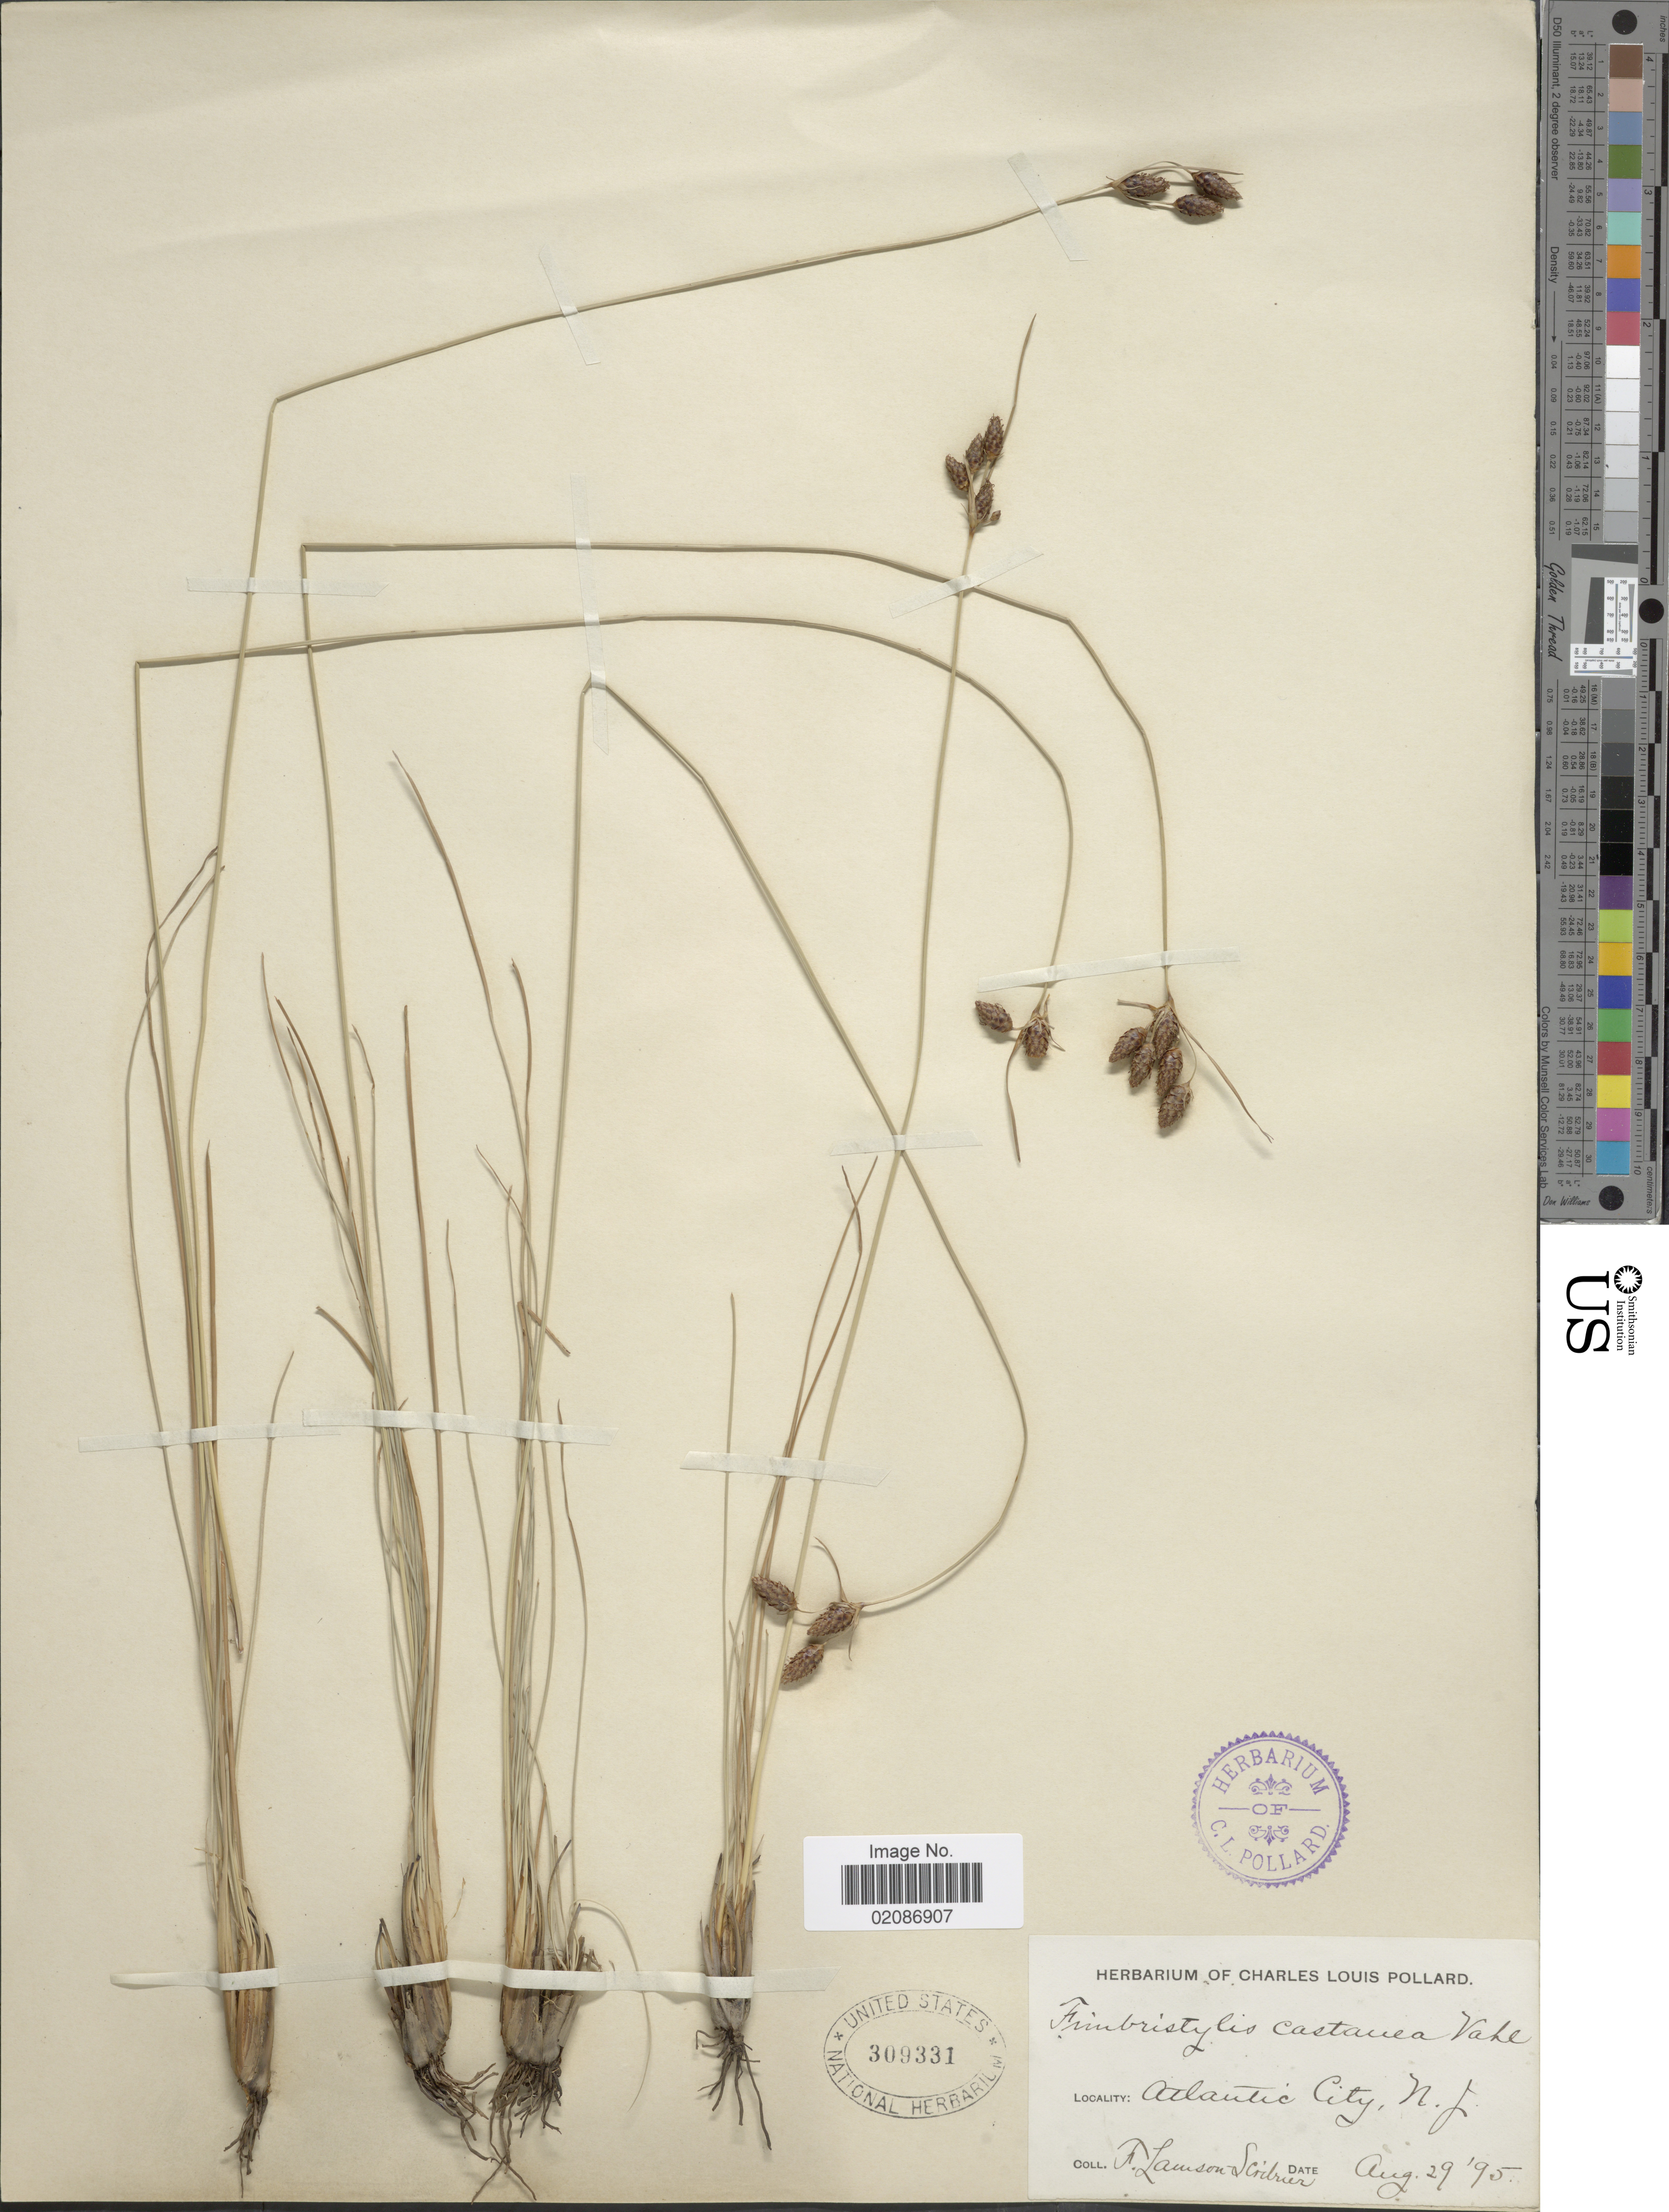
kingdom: Plantae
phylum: Tracheophyta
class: Liliopsida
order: Poales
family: Cyperaceae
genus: Fimbristylis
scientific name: Fimbristylis castanea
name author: (Michx.) Vahl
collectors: F. L. Scribner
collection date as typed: Transcribed d/m/y: 29/8/95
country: United States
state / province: New Jersey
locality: Atlantic City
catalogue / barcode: US 309331